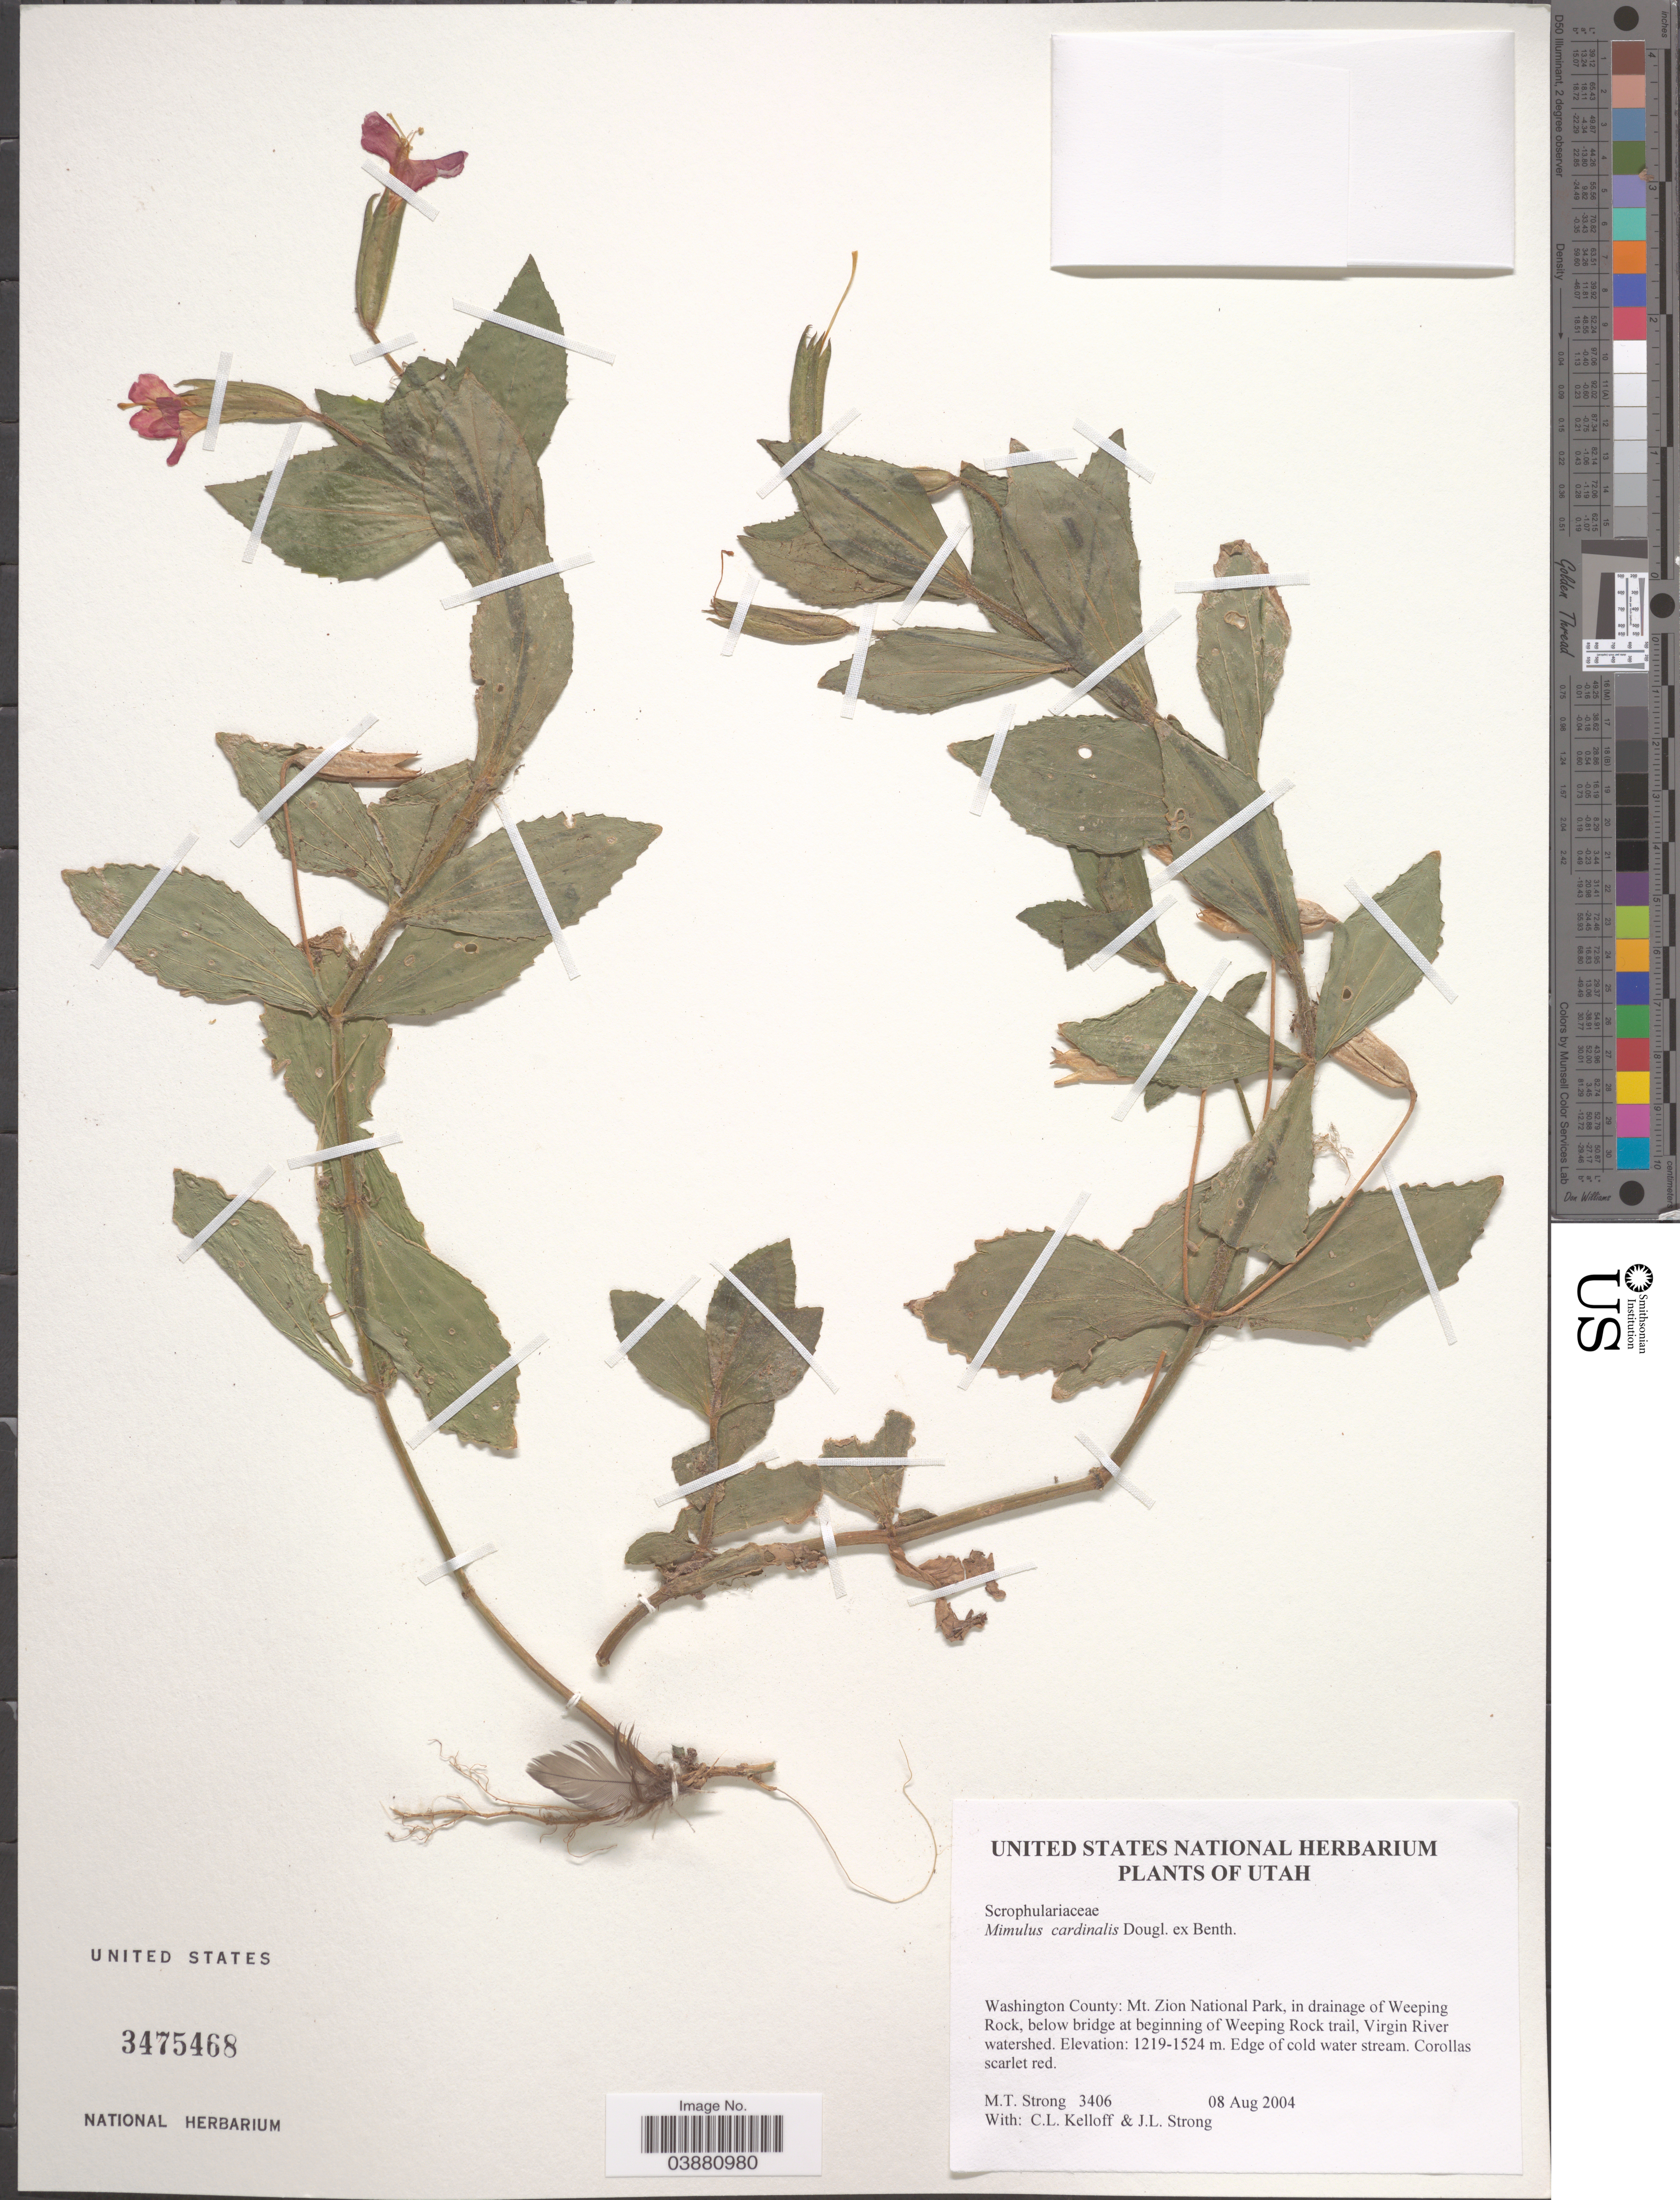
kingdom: Plantae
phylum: Tracheophyta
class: Magnoliopsida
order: Lamiales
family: Phrymaceae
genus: Mimulus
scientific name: Mimulus cardinalis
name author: Douglas ex Benth.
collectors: M. T. Strong, C. L. Kelloff & J. Strong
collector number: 3406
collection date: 2004-08-08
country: United States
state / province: Utah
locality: Washington County: Mt. Zion National Park, in drainage of Weeping Rock, below bridge at beginning of Weepig Rock trail, Virgin River watershed.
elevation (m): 1219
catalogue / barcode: US 3475468